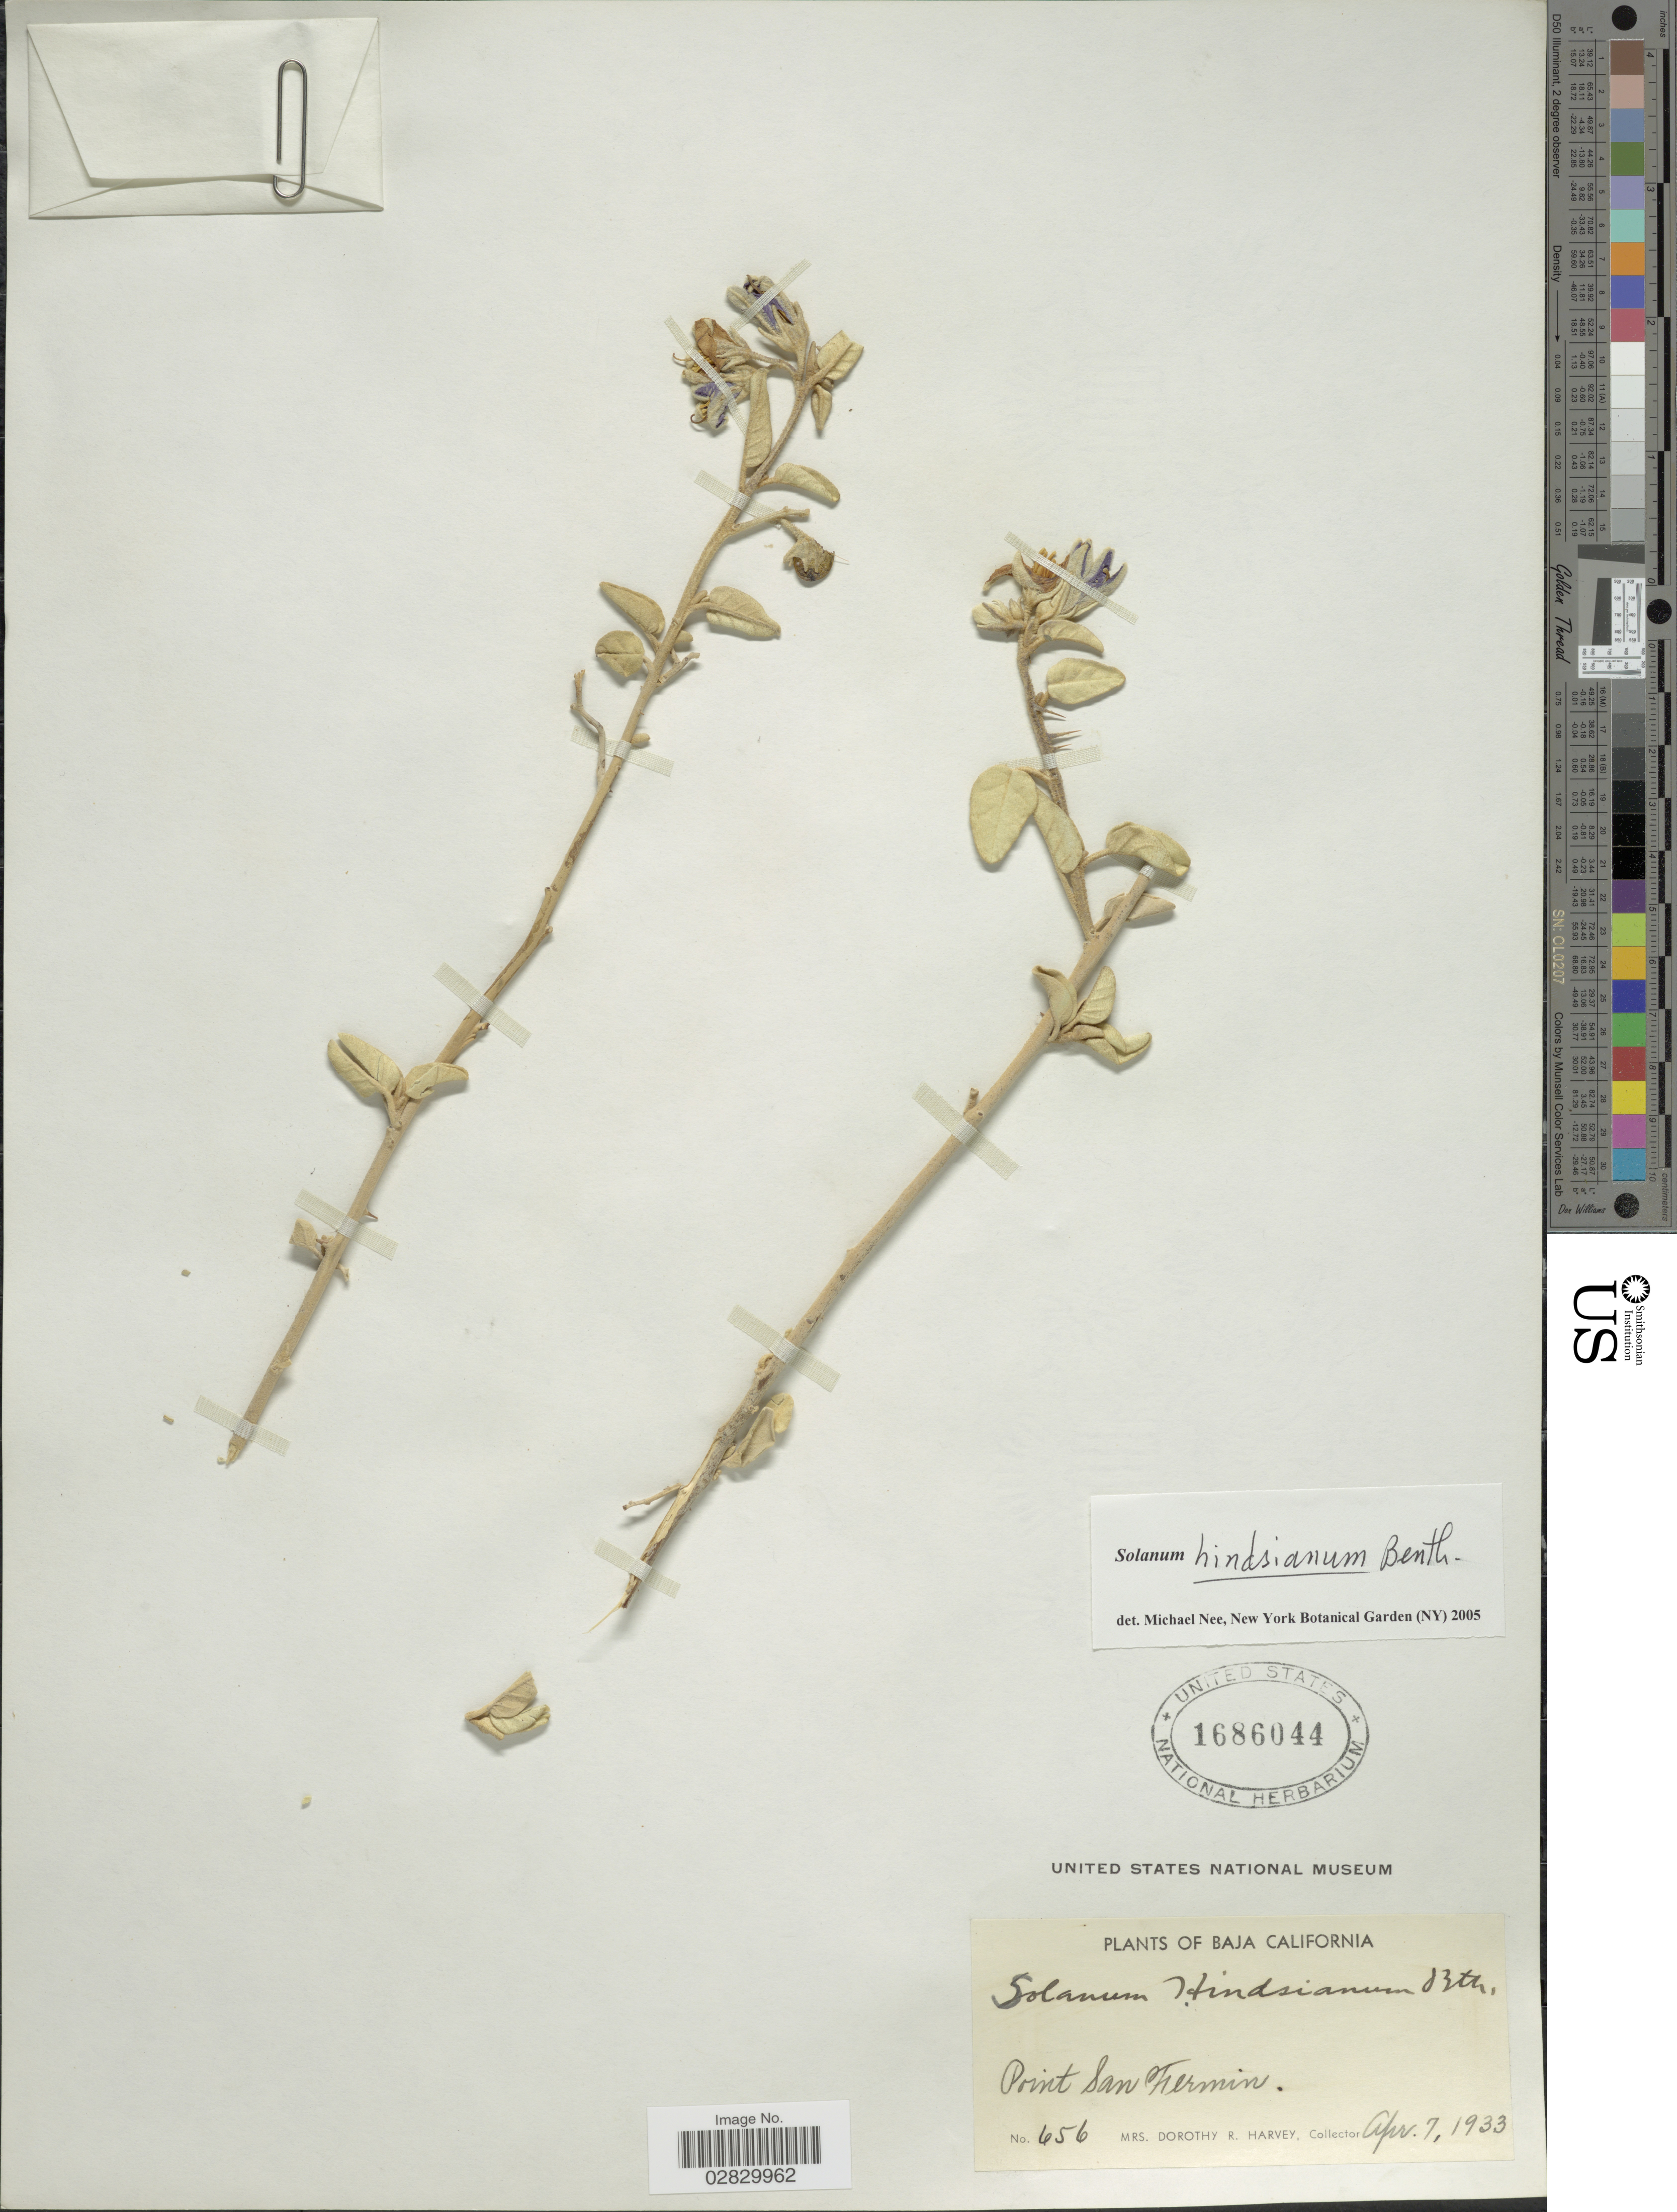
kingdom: Plantae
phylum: Tracheophyta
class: Magnoliopsida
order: Solanales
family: Solanaceae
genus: Solanum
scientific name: Solanum hindsianum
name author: Benth.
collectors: Harvey, Mrs. D. R.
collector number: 656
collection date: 1933-04-07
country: Mexico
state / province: Baja California Norte / Baja California Sur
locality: Point San Fermin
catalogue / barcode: US 1686044